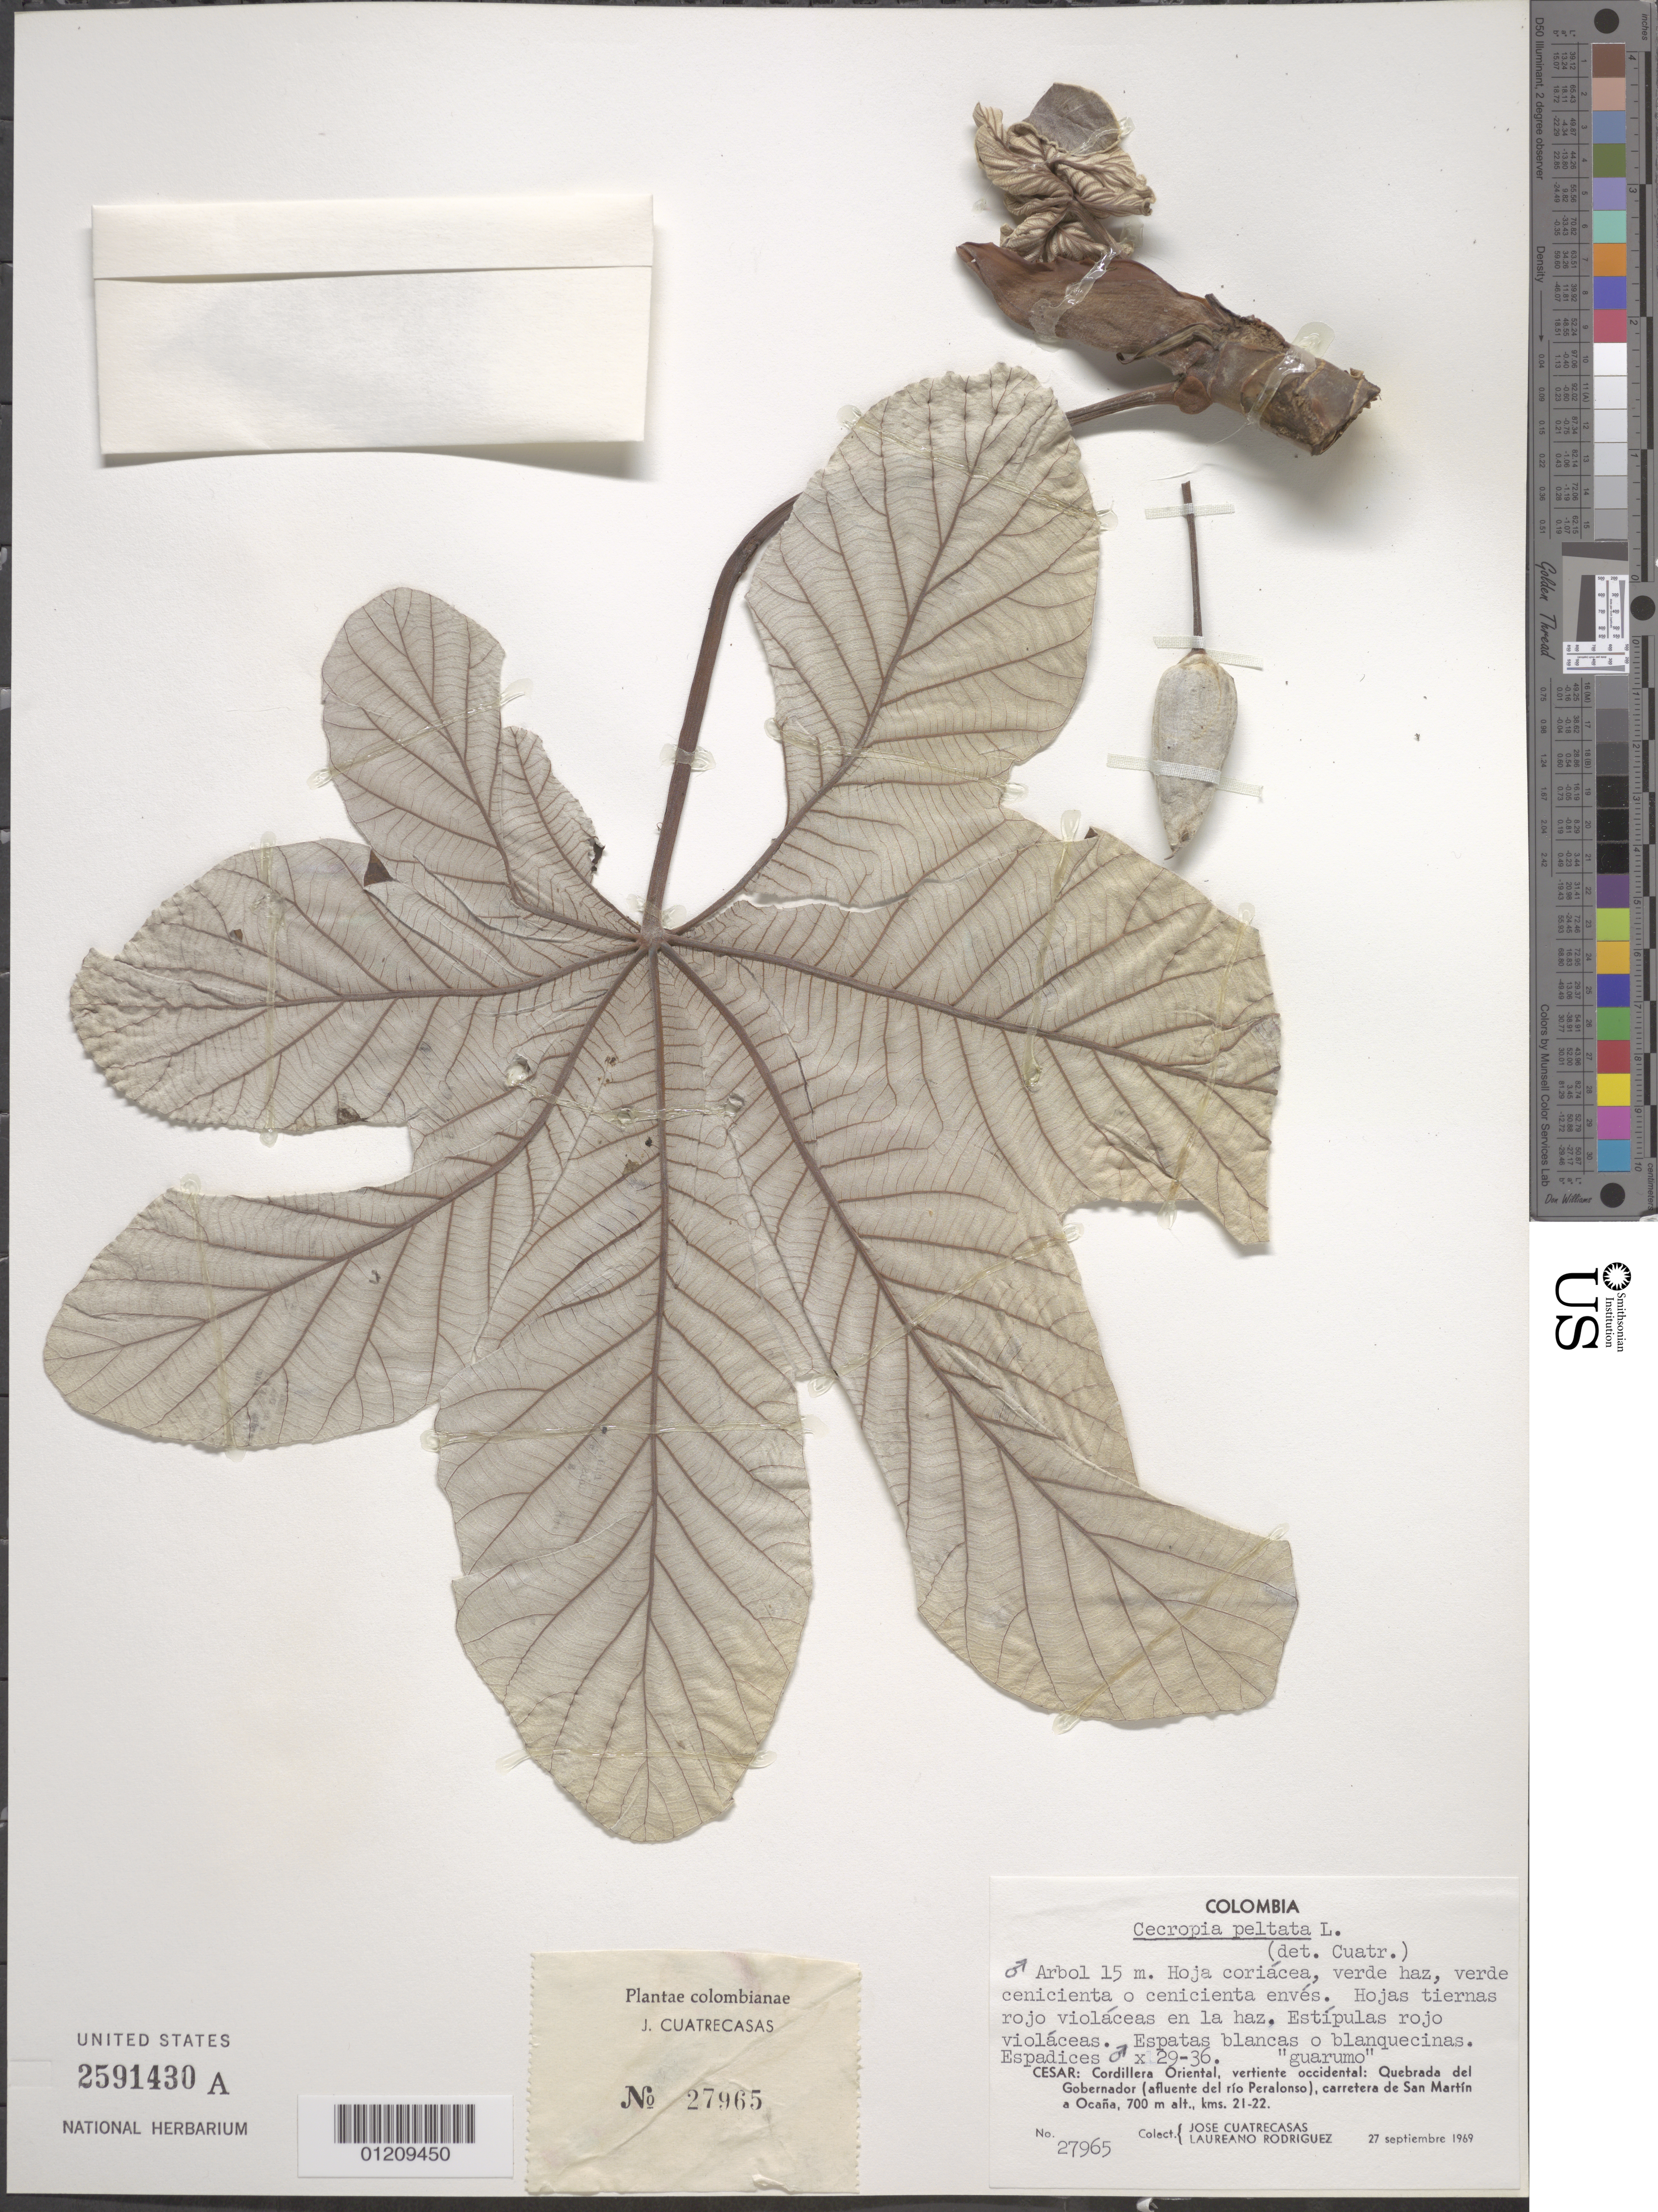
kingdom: Plantae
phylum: Tracheophyta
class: Magnoliopsida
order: Rosales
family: Urticaceae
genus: Cecropia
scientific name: Cecropia peltata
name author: L.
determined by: Cuatrecasas, J.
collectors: J. Cuatrecasas & L. Rodriguez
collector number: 27965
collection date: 1969-09-27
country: Colombia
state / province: César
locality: Cordillera Oriental, vertiente occidental: Quebrada del Gobernador (affluente del rio Peralonso), carretera de San Martin a Ocaña, kms 21-22.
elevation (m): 700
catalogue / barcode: US 2591430A